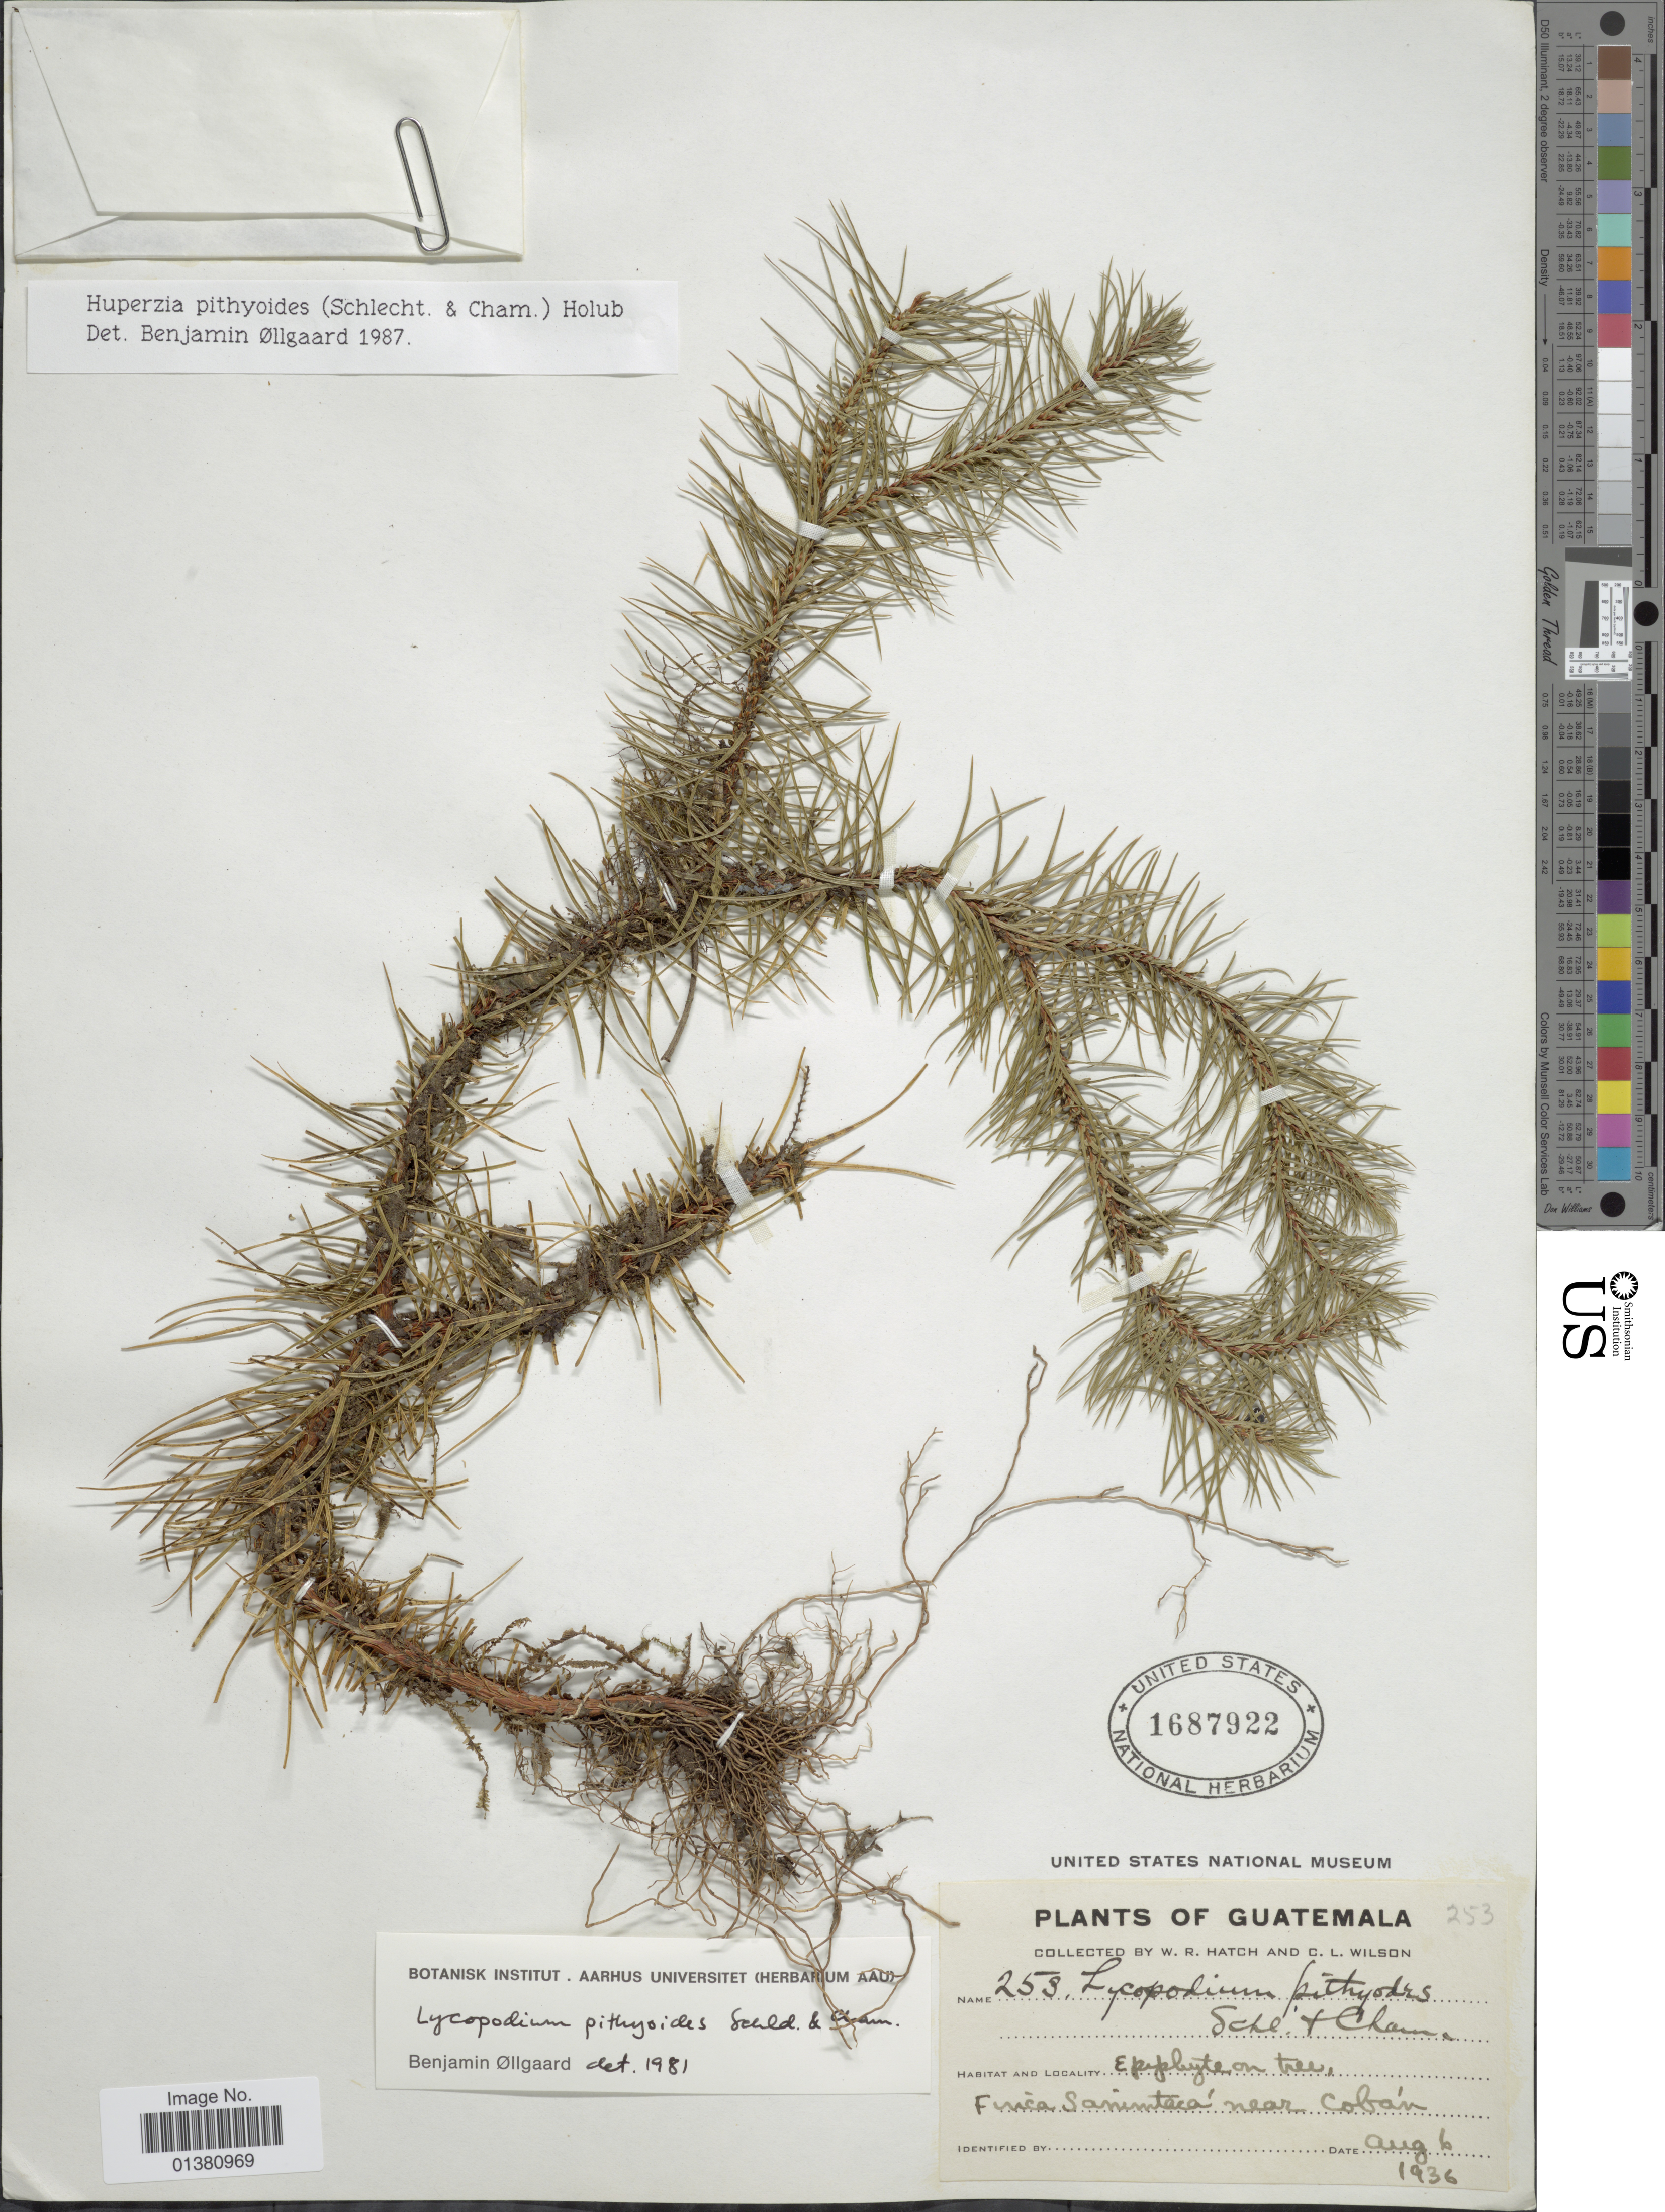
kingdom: Plantae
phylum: Tracheophyta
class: Lycopodiopsida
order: Lycopodiales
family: Lycopodiaceae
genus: Phlegmariurus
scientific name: Phlegmariurus pithyoides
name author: (Schltdl. & Cham.) B. Øllg.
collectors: W. Hatch & C. L. Wilson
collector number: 258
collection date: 1936-08-06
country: Guatemala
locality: Finca Sanimtacá near Cobán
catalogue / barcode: US 1687922